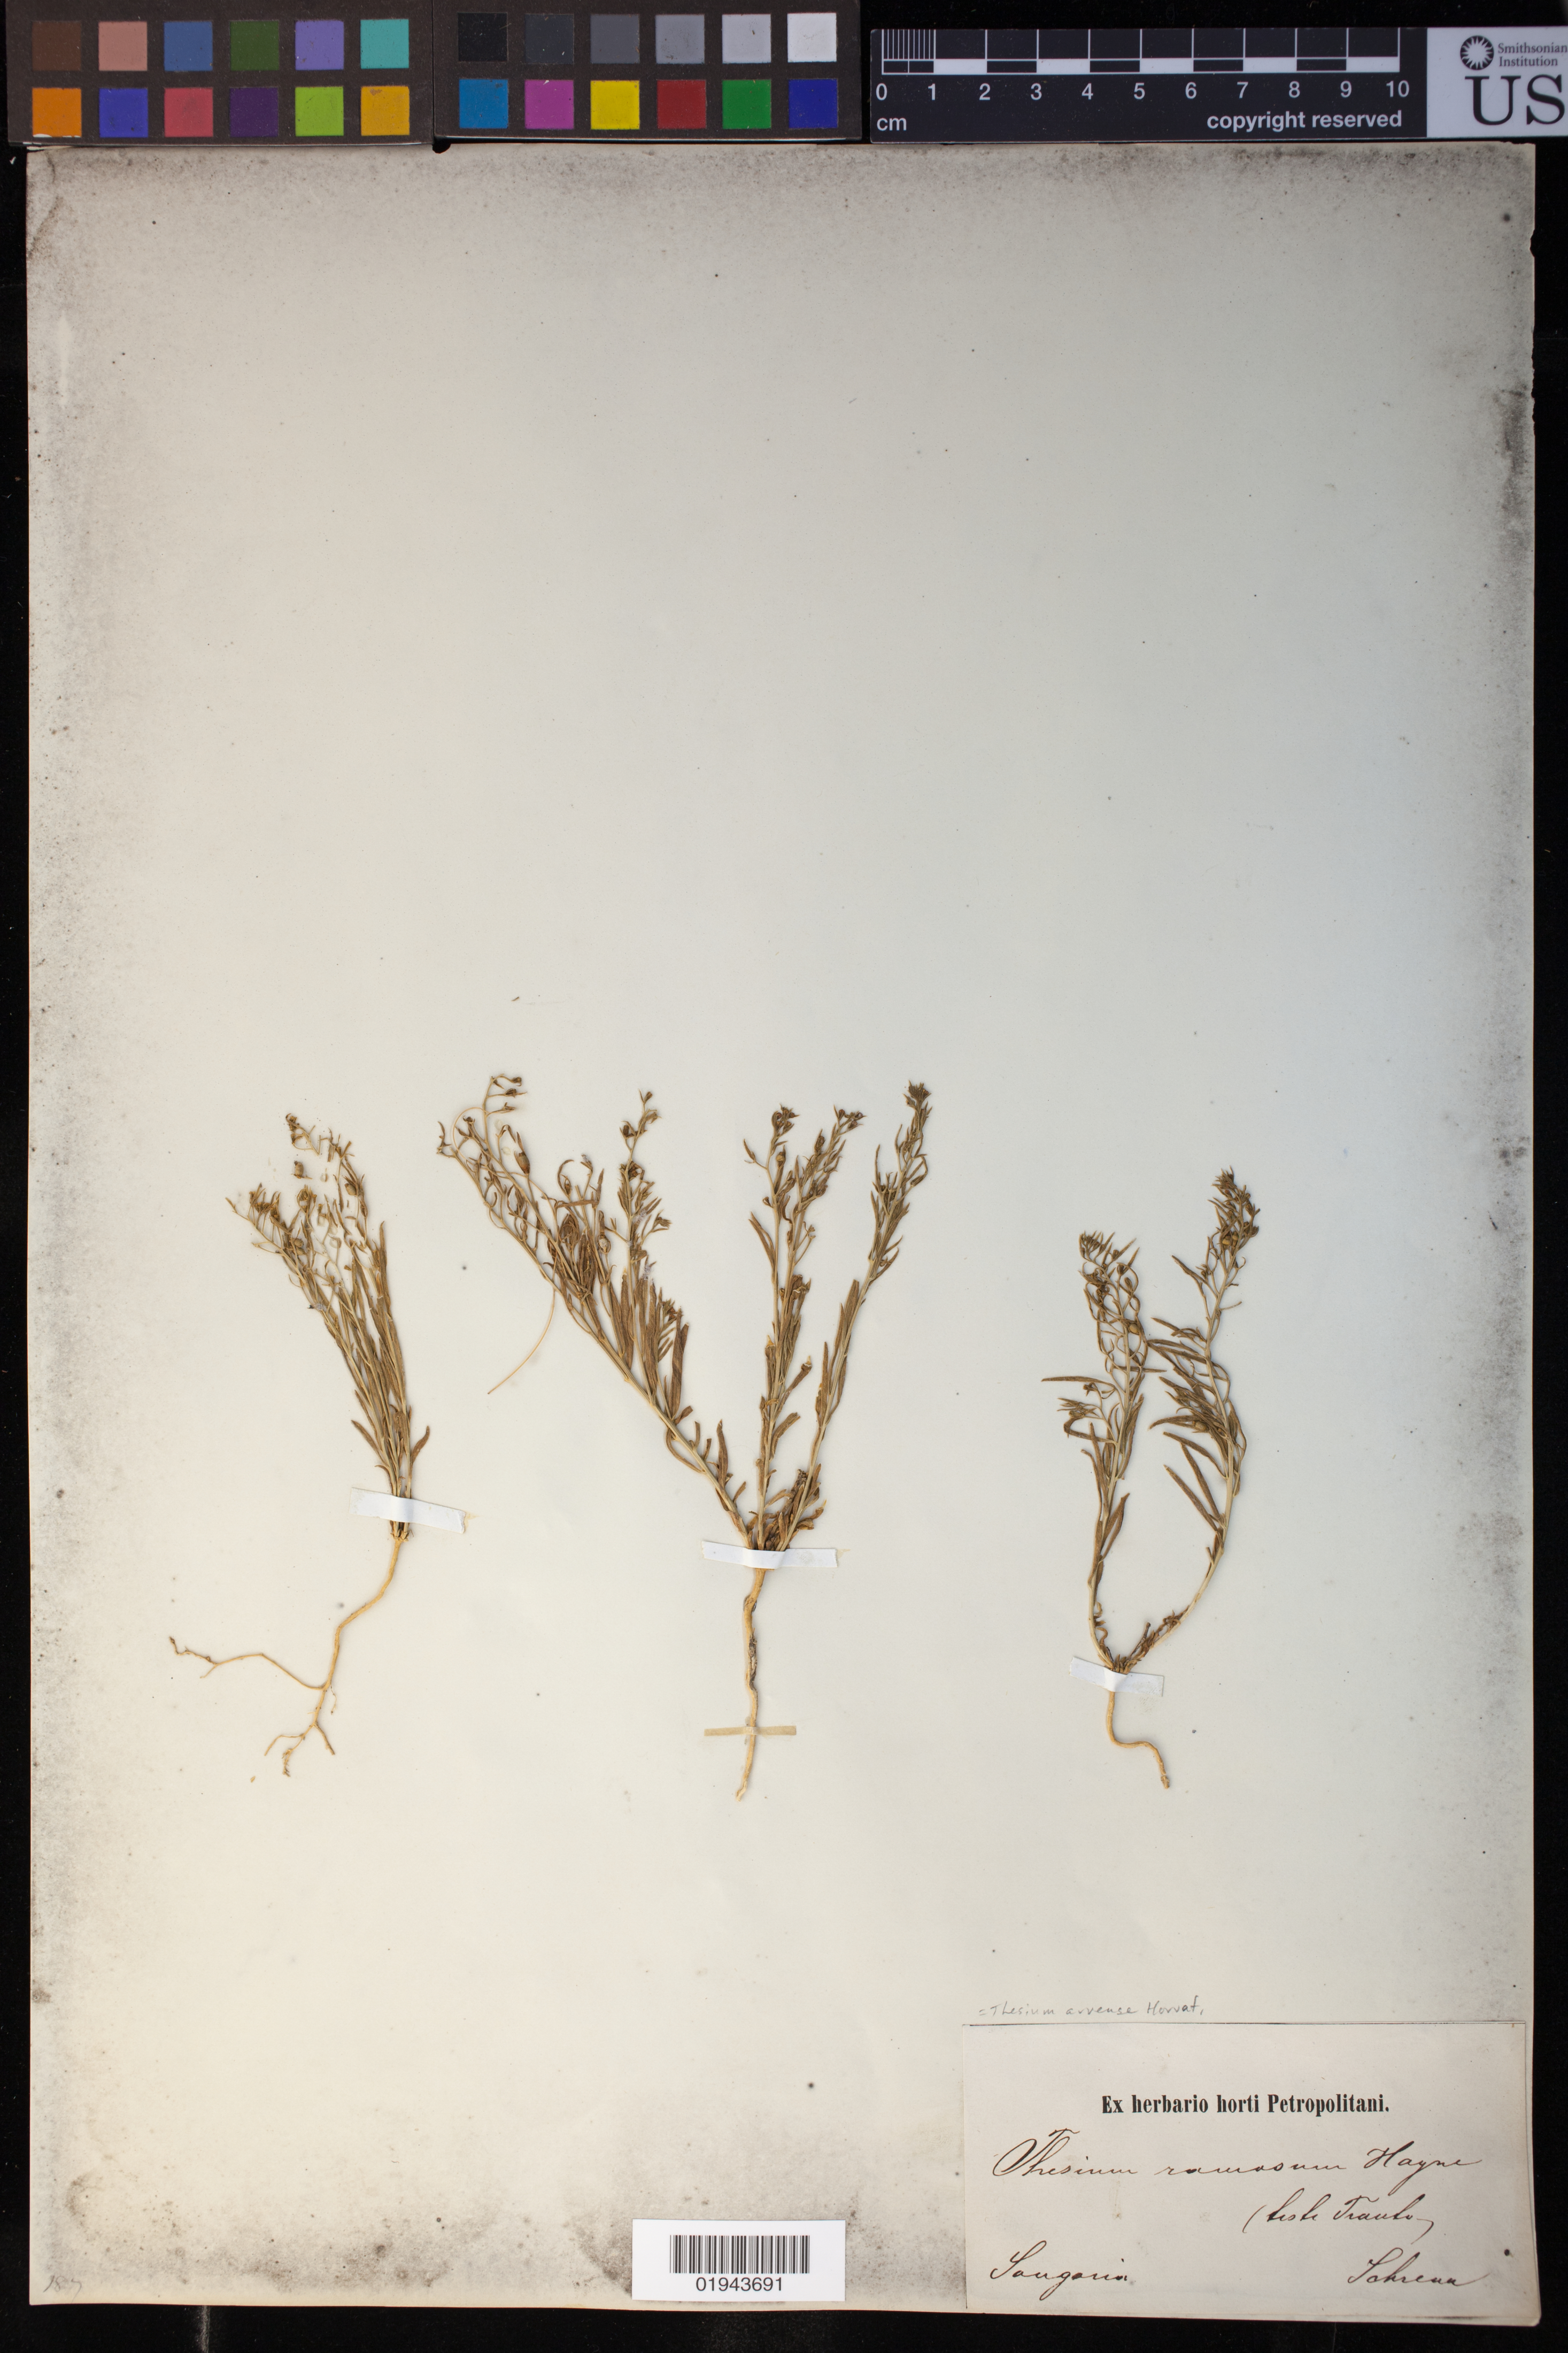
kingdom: Plantae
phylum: Tracheophyta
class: Magnoliopsida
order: Santalales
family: Thesiaceae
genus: Thesium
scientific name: Thesium arvense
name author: Horv.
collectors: Schrenn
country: India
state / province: Rajasthan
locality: Sangaria